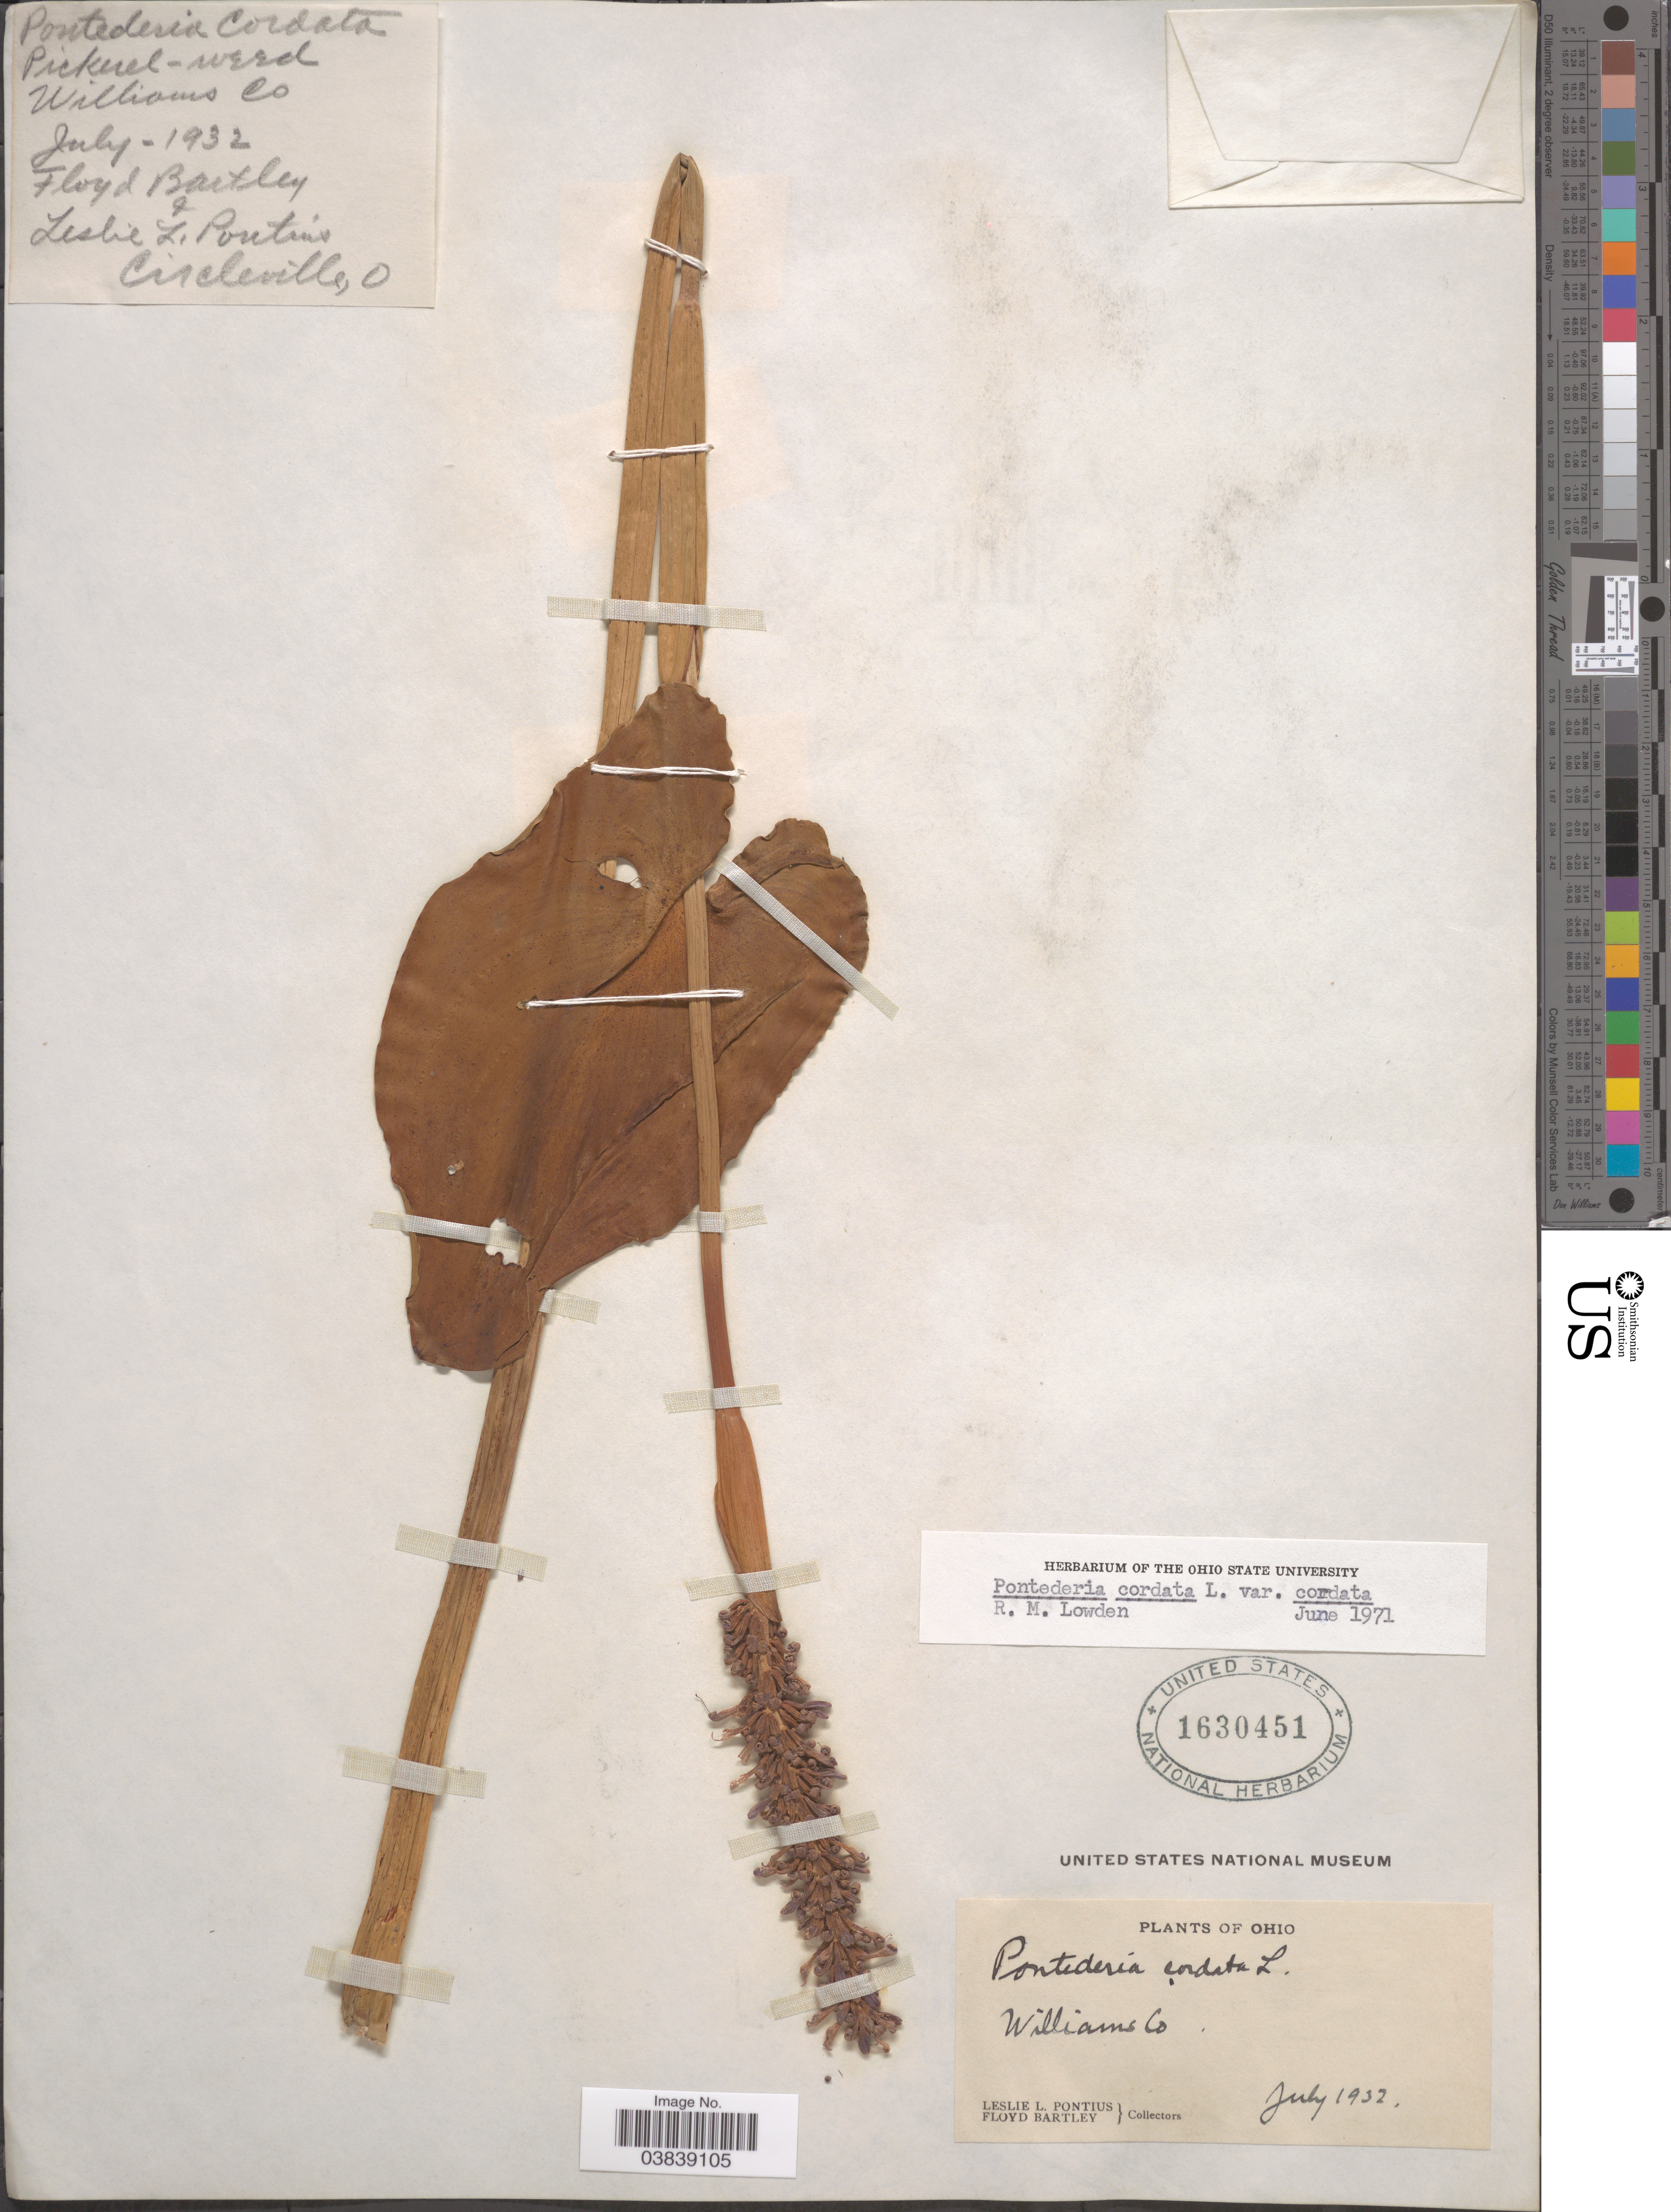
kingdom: Plantae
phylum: Tracheophyta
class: Liliopsida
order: Commelinales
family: Pontederiaceae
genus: Pontederia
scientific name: Pontederia cordata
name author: L.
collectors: L. Pontius & F. Bartley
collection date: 1932-07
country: United States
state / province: Ohio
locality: Williams Co.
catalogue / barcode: US 1630451